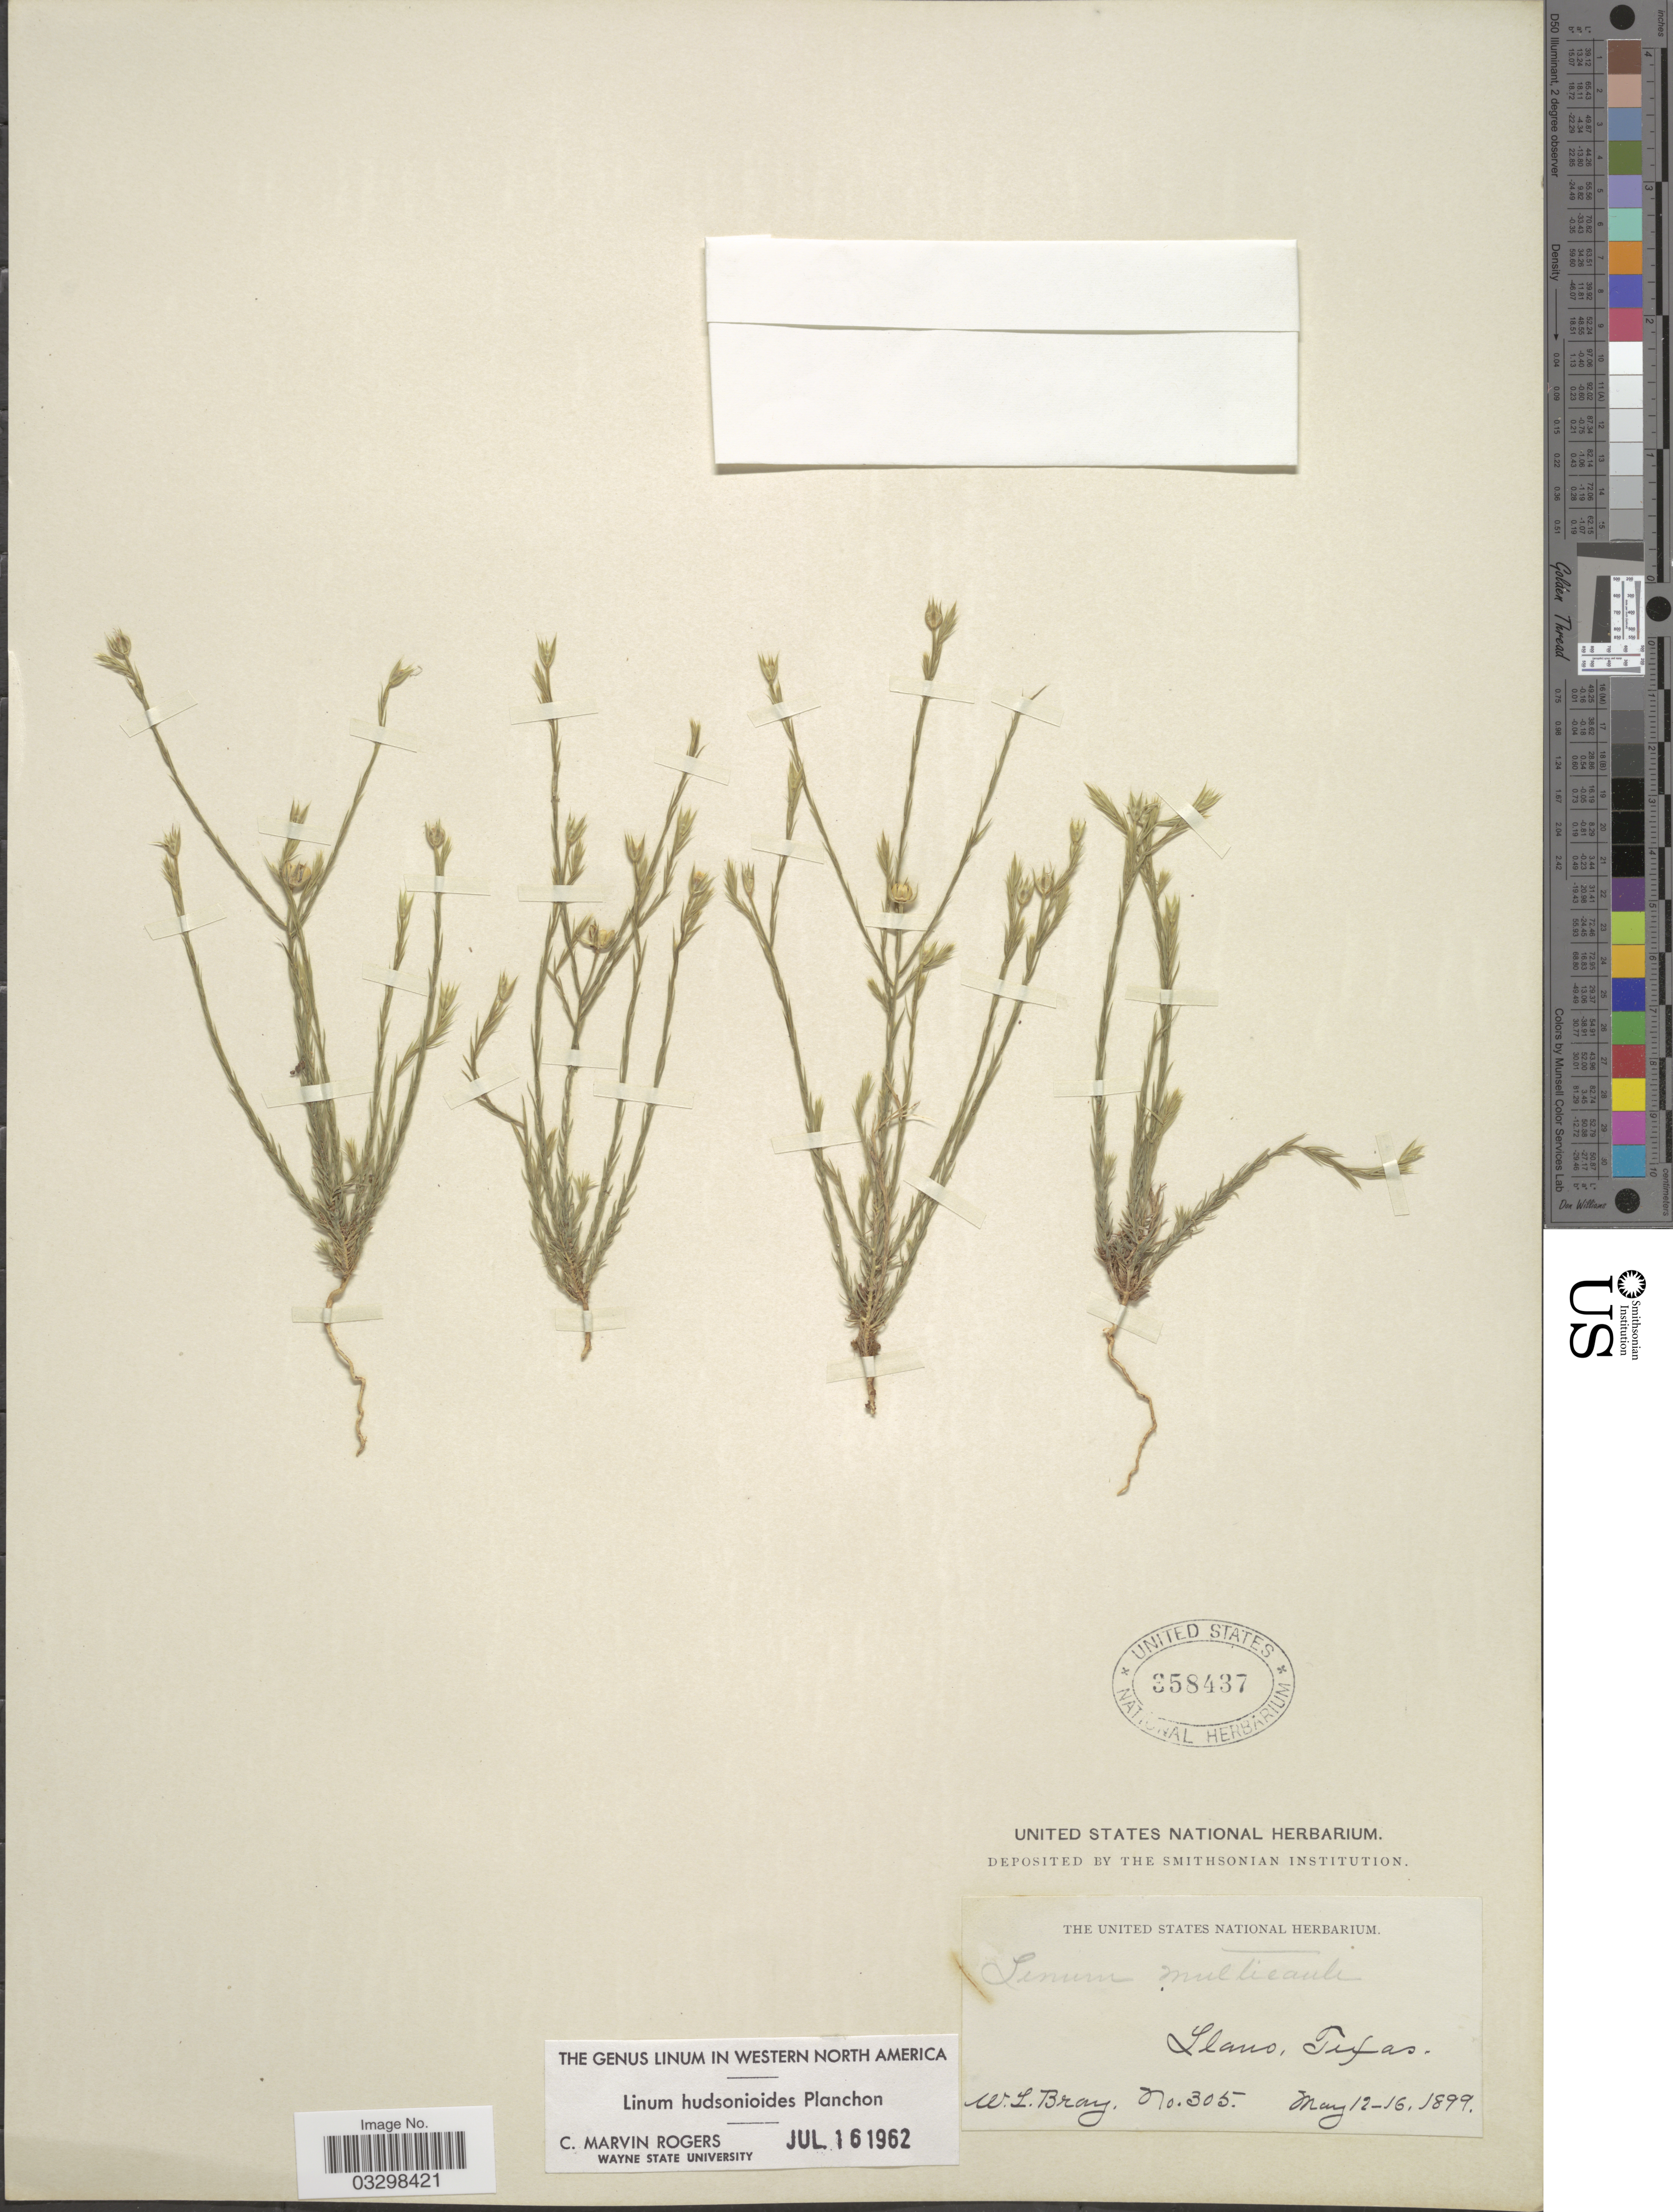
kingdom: Plantae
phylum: Tracheophyta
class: Magnoliopsida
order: Malpighiales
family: Linaceae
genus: Linum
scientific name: Linum hudsonioides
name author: Planch.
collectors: W. L. Bray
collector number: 305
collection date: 1899-05-12/1899-05-16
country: United States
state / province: Texas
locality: Llano.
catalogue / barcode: US 358437